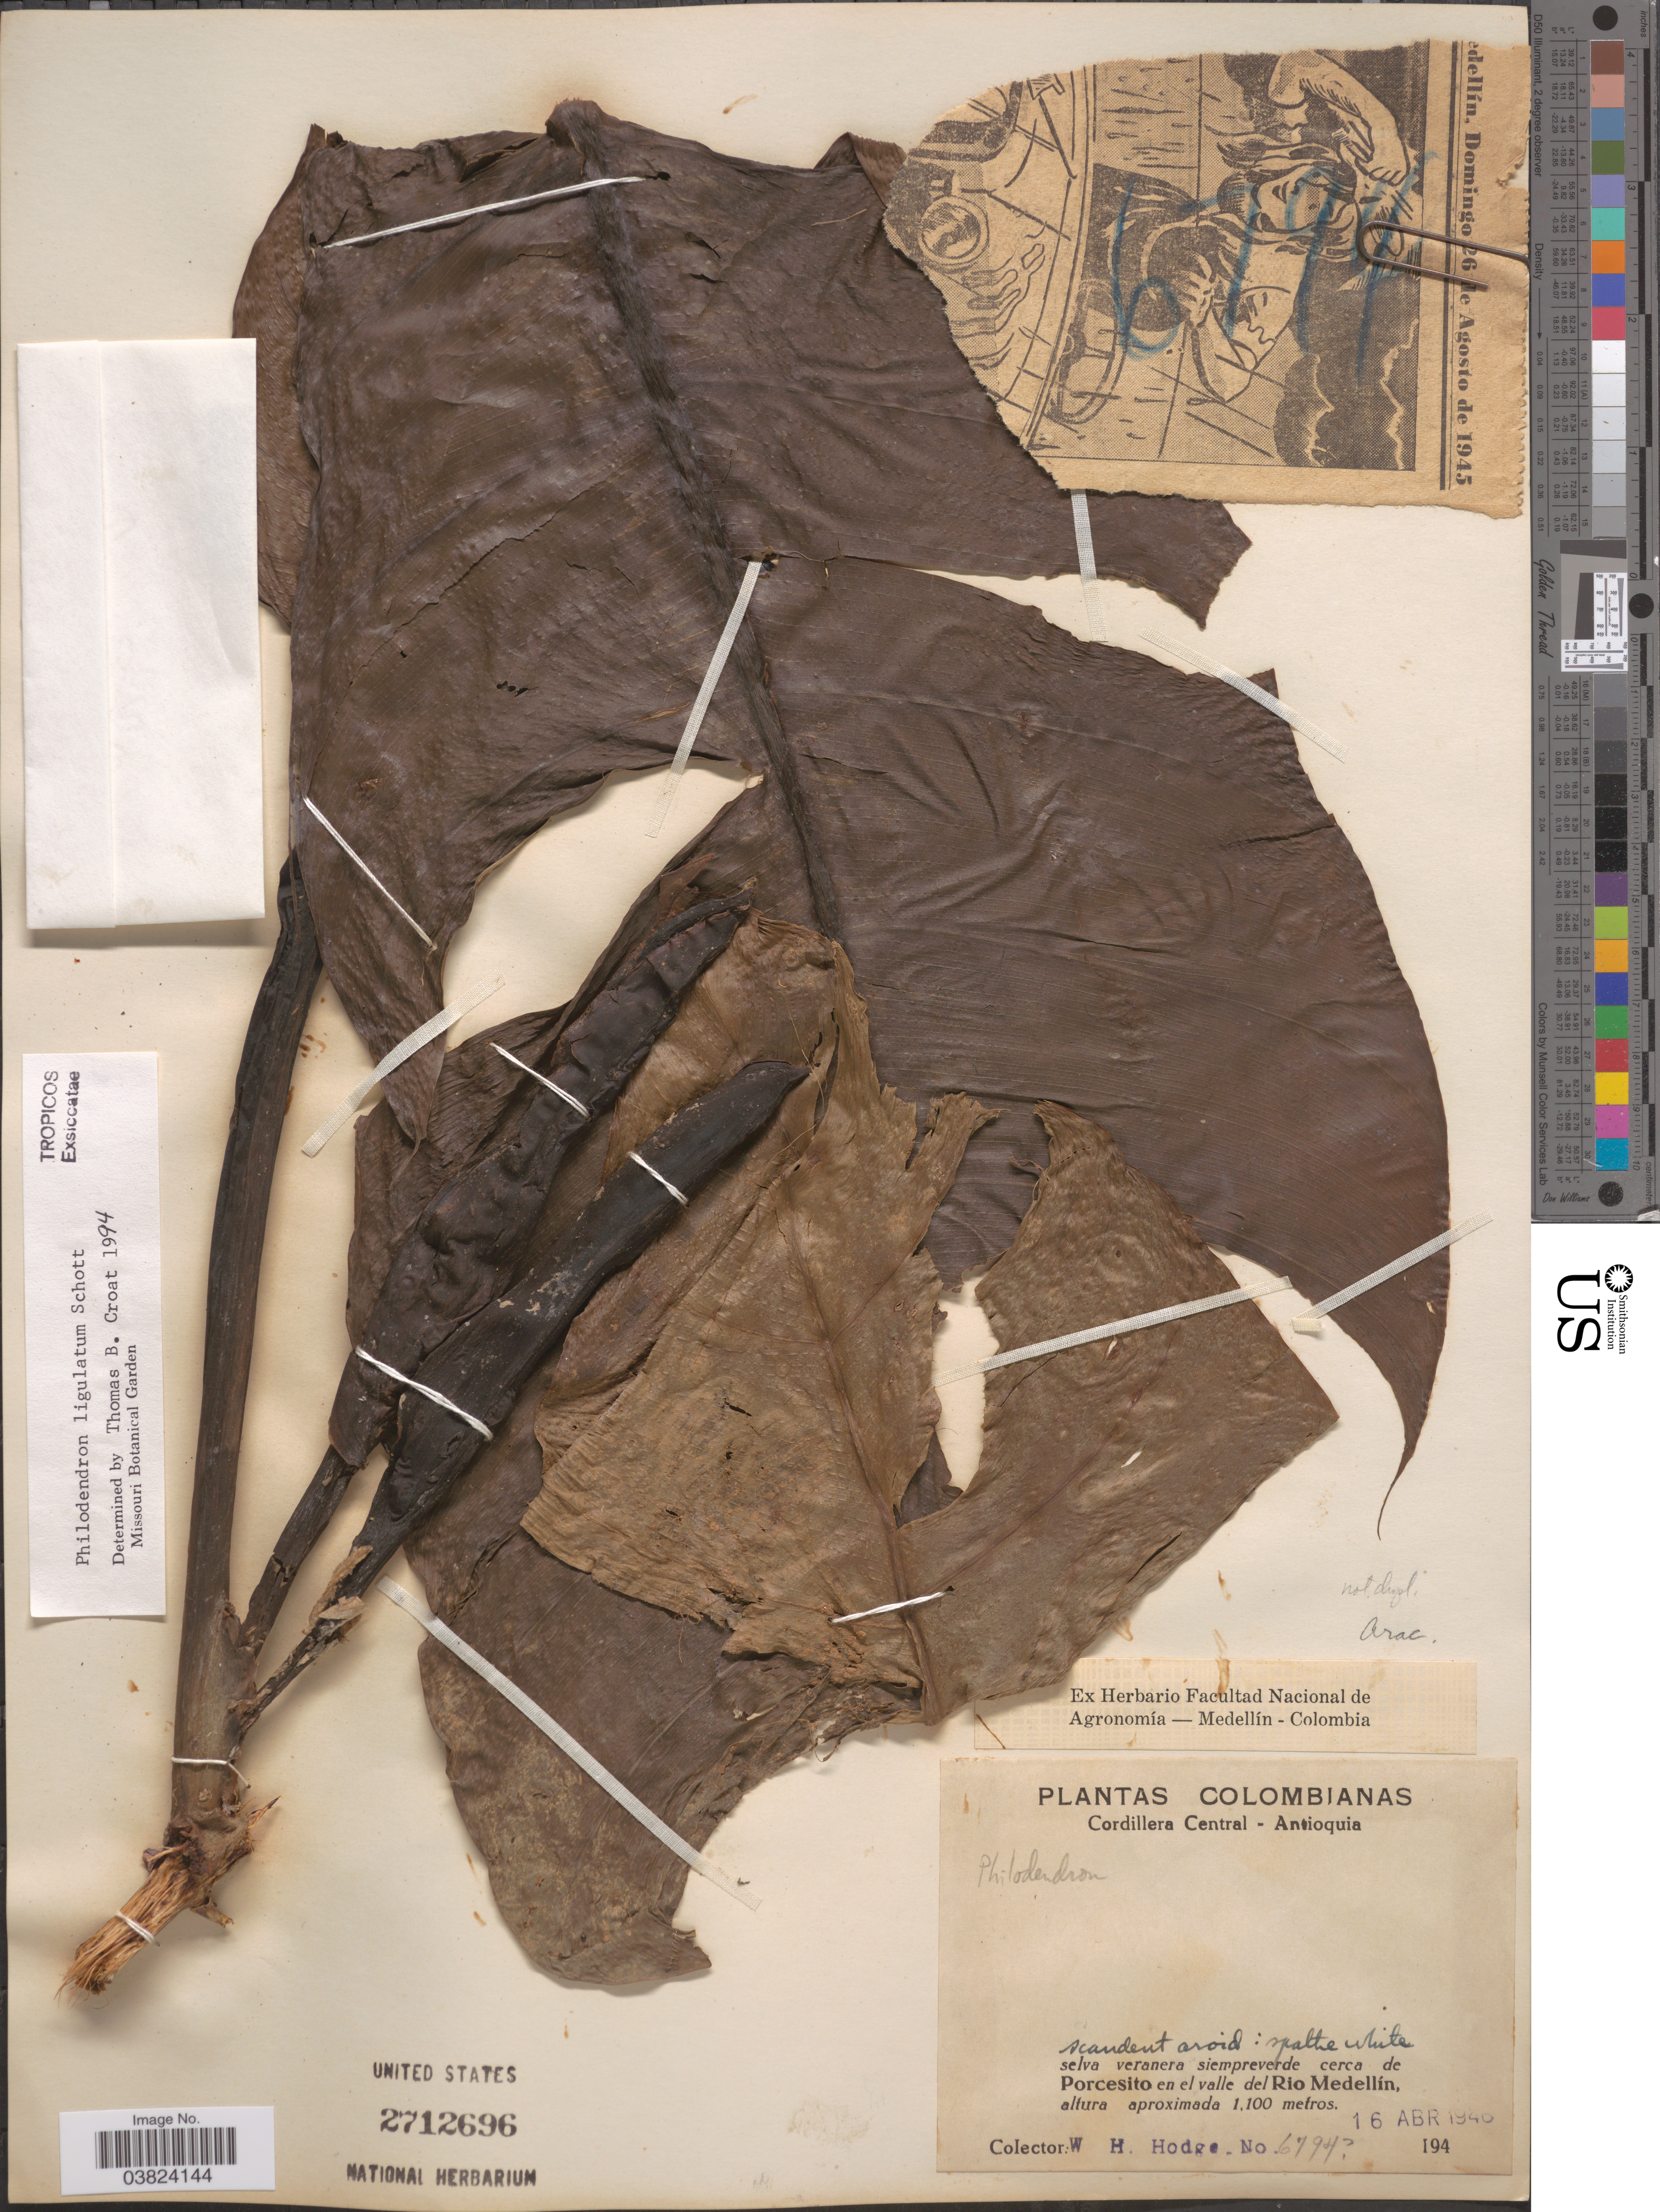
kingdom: Plantae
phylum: Tracheophyta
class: Liliopsida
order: Alismatales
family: Araceae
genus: Philodendron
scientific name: Philodendron ligulatum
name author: Schott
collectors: W. Hodge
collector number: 6794?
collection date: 1946-04-16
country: Colombia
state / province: Antioquia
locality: Cordillera Central - Antioquia. selva veranera siempreverde cerca de Porcesito en el valle del Rio Medellín.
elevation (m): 1100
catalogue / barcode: US 2712696